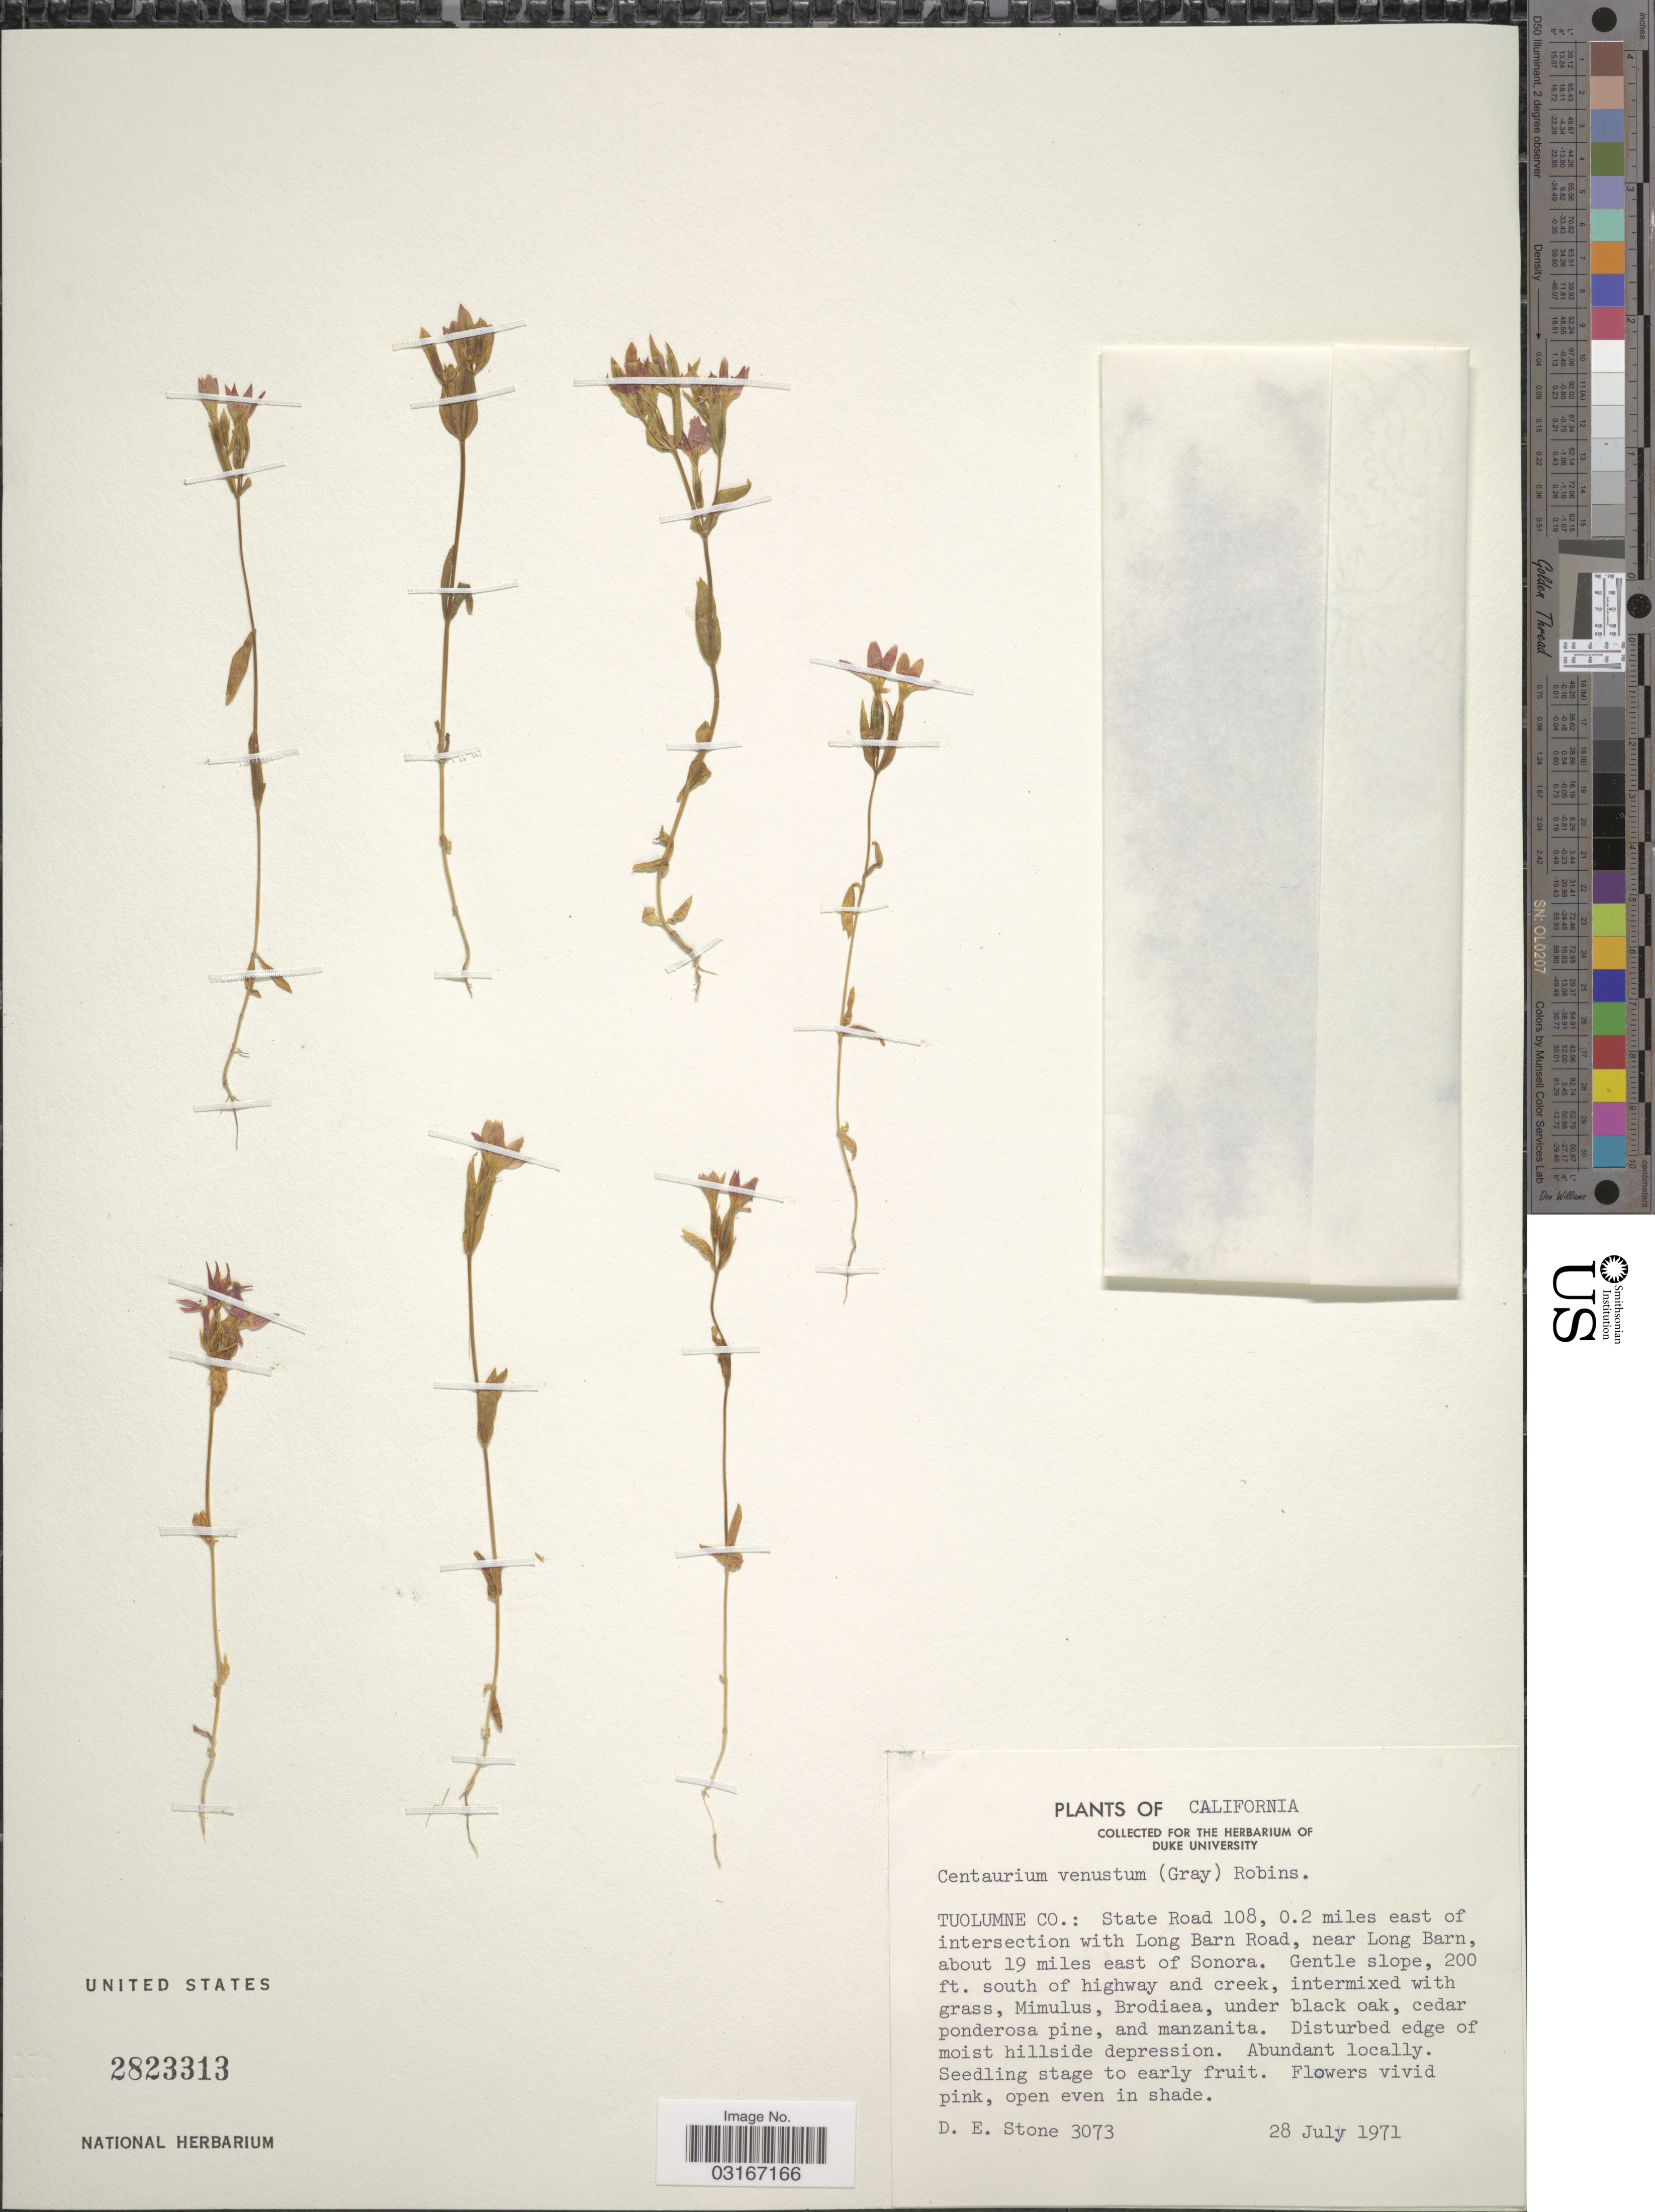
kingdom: Plantae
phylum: Tracheophyta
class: Magnoliopsida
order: Gentianales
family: Gentianaceae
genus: Centaurium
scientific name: Centaurium venustum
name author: (A. Gray) B.L. Rob.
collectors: D. E. Stone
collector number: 3073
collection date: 1971-07-28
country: United States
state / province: California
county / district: Tuolumne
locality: Tuolumne Co.: State Road 108, 0.2 miles east of intersection with Long Barn Road, near Long Barn, about 19 miles east of Sonora.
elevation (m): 61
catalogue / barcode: US 2823313